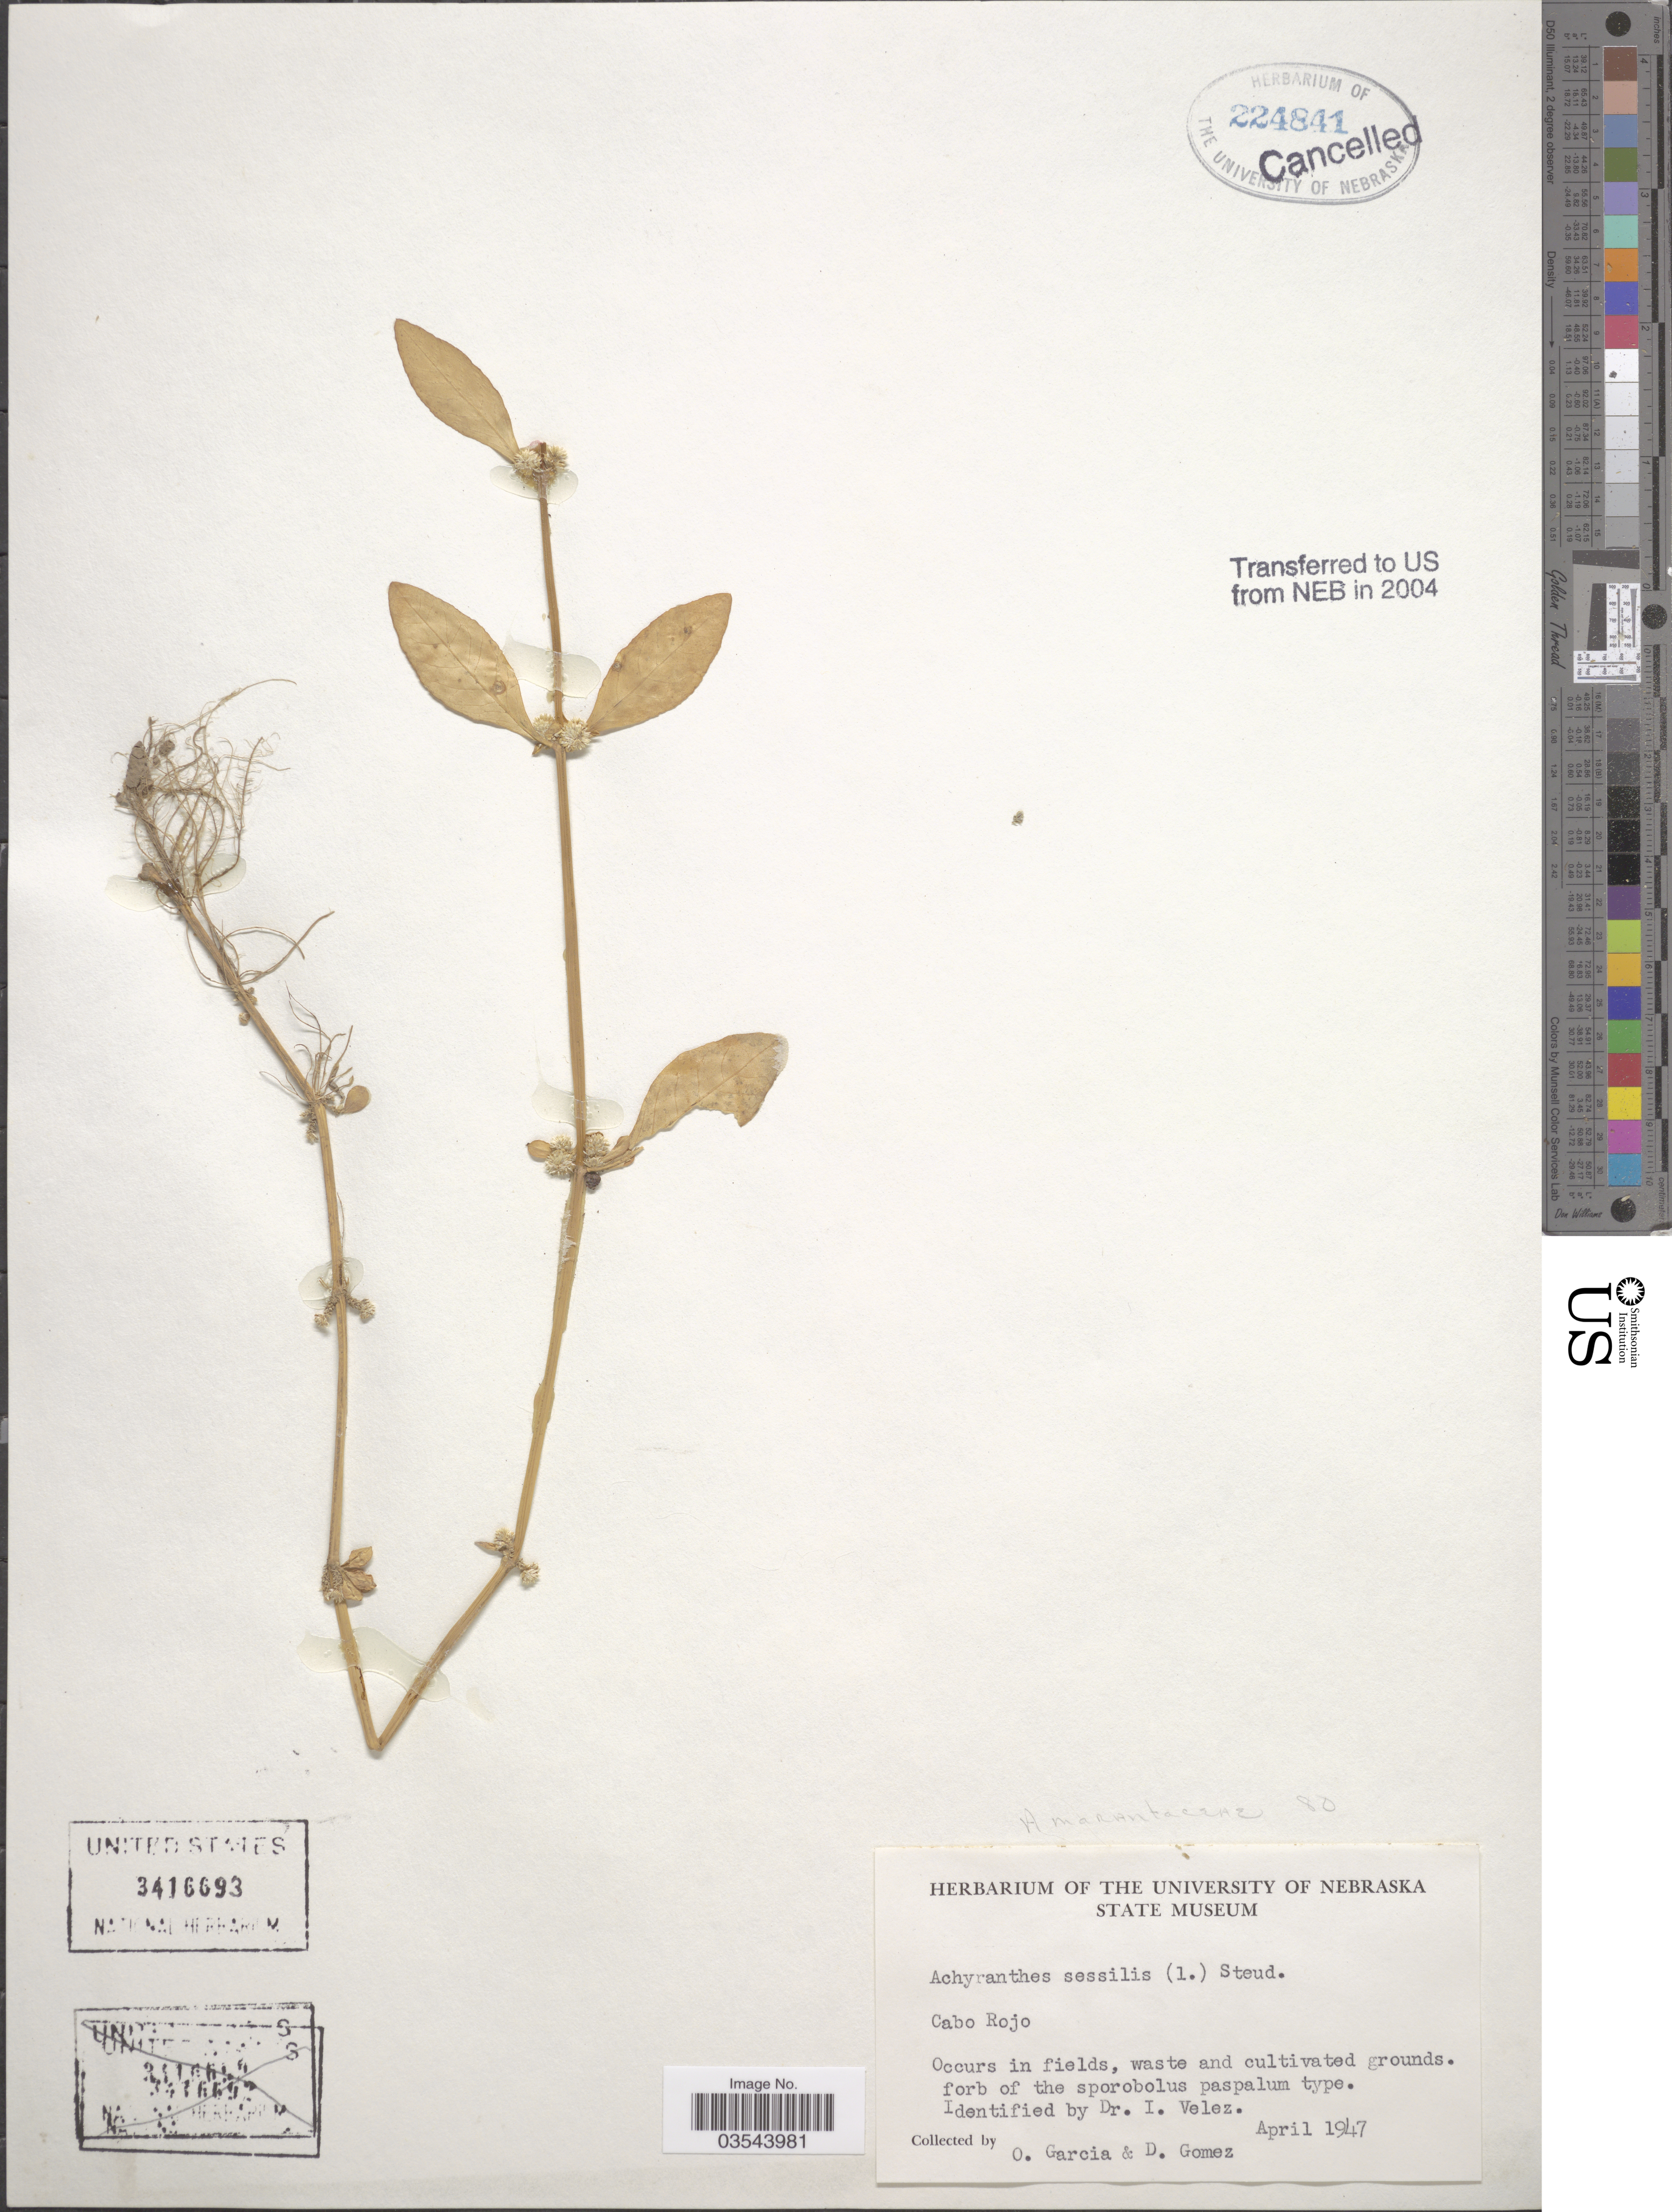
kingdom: Plantae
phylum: Tracheophyta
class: Magnoliopsida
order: Caryophyllales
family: Amaranthaceae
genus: Achyranthes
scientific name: Achyranthes sessilis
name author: (L.) Steud.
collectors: O. Garcia & D. Gomez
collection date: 1947-04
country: Puerto Rico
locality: Cabo Rojo.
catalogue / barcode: US 3416693